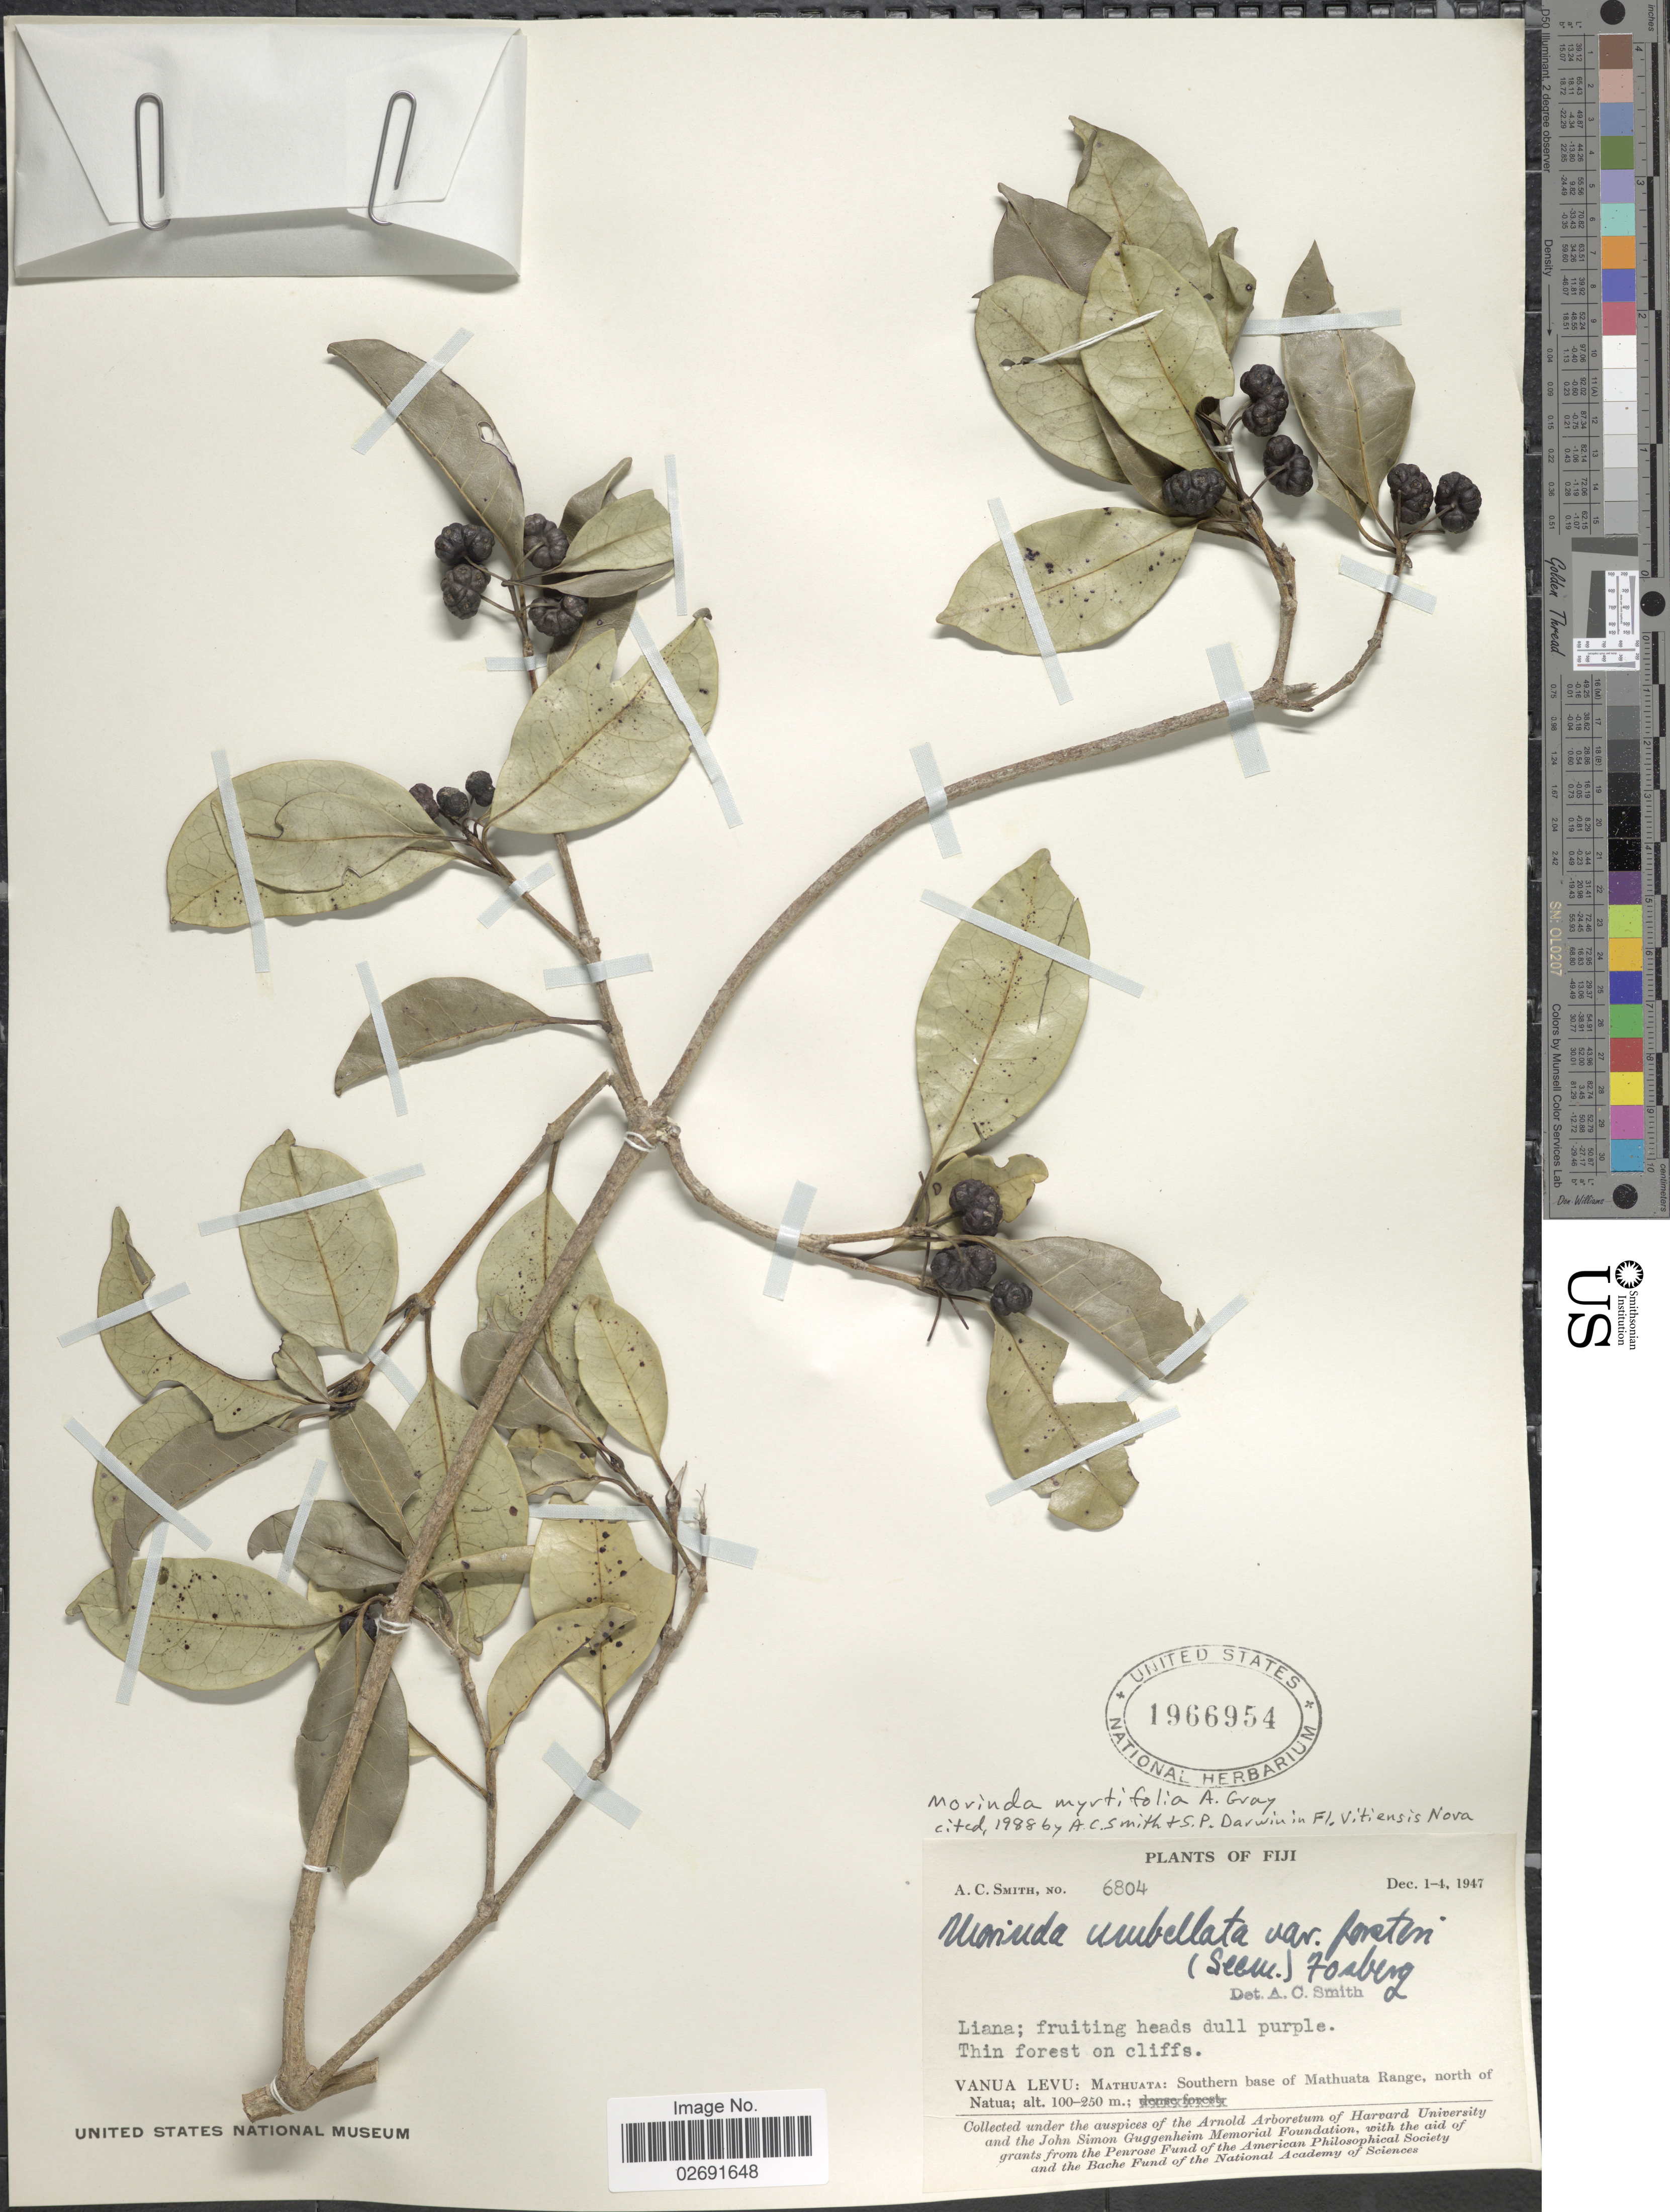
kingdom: Plantae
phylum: Tracheophyta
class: Magnoliopsida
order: Gentianales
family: Rubiaceae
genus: Gynochthodes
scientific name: Gynochthodes myrtifolia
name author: (A. Gray) Razafim. & B. Bremer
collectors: A. C. Smith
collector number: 6804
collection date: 1947-12-01/1947-12-04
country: Fiji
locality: Vanua Levu: Mathuata: Southern base of Mathuata Range, north of Natua.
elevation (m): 100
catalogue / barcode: US 1966954